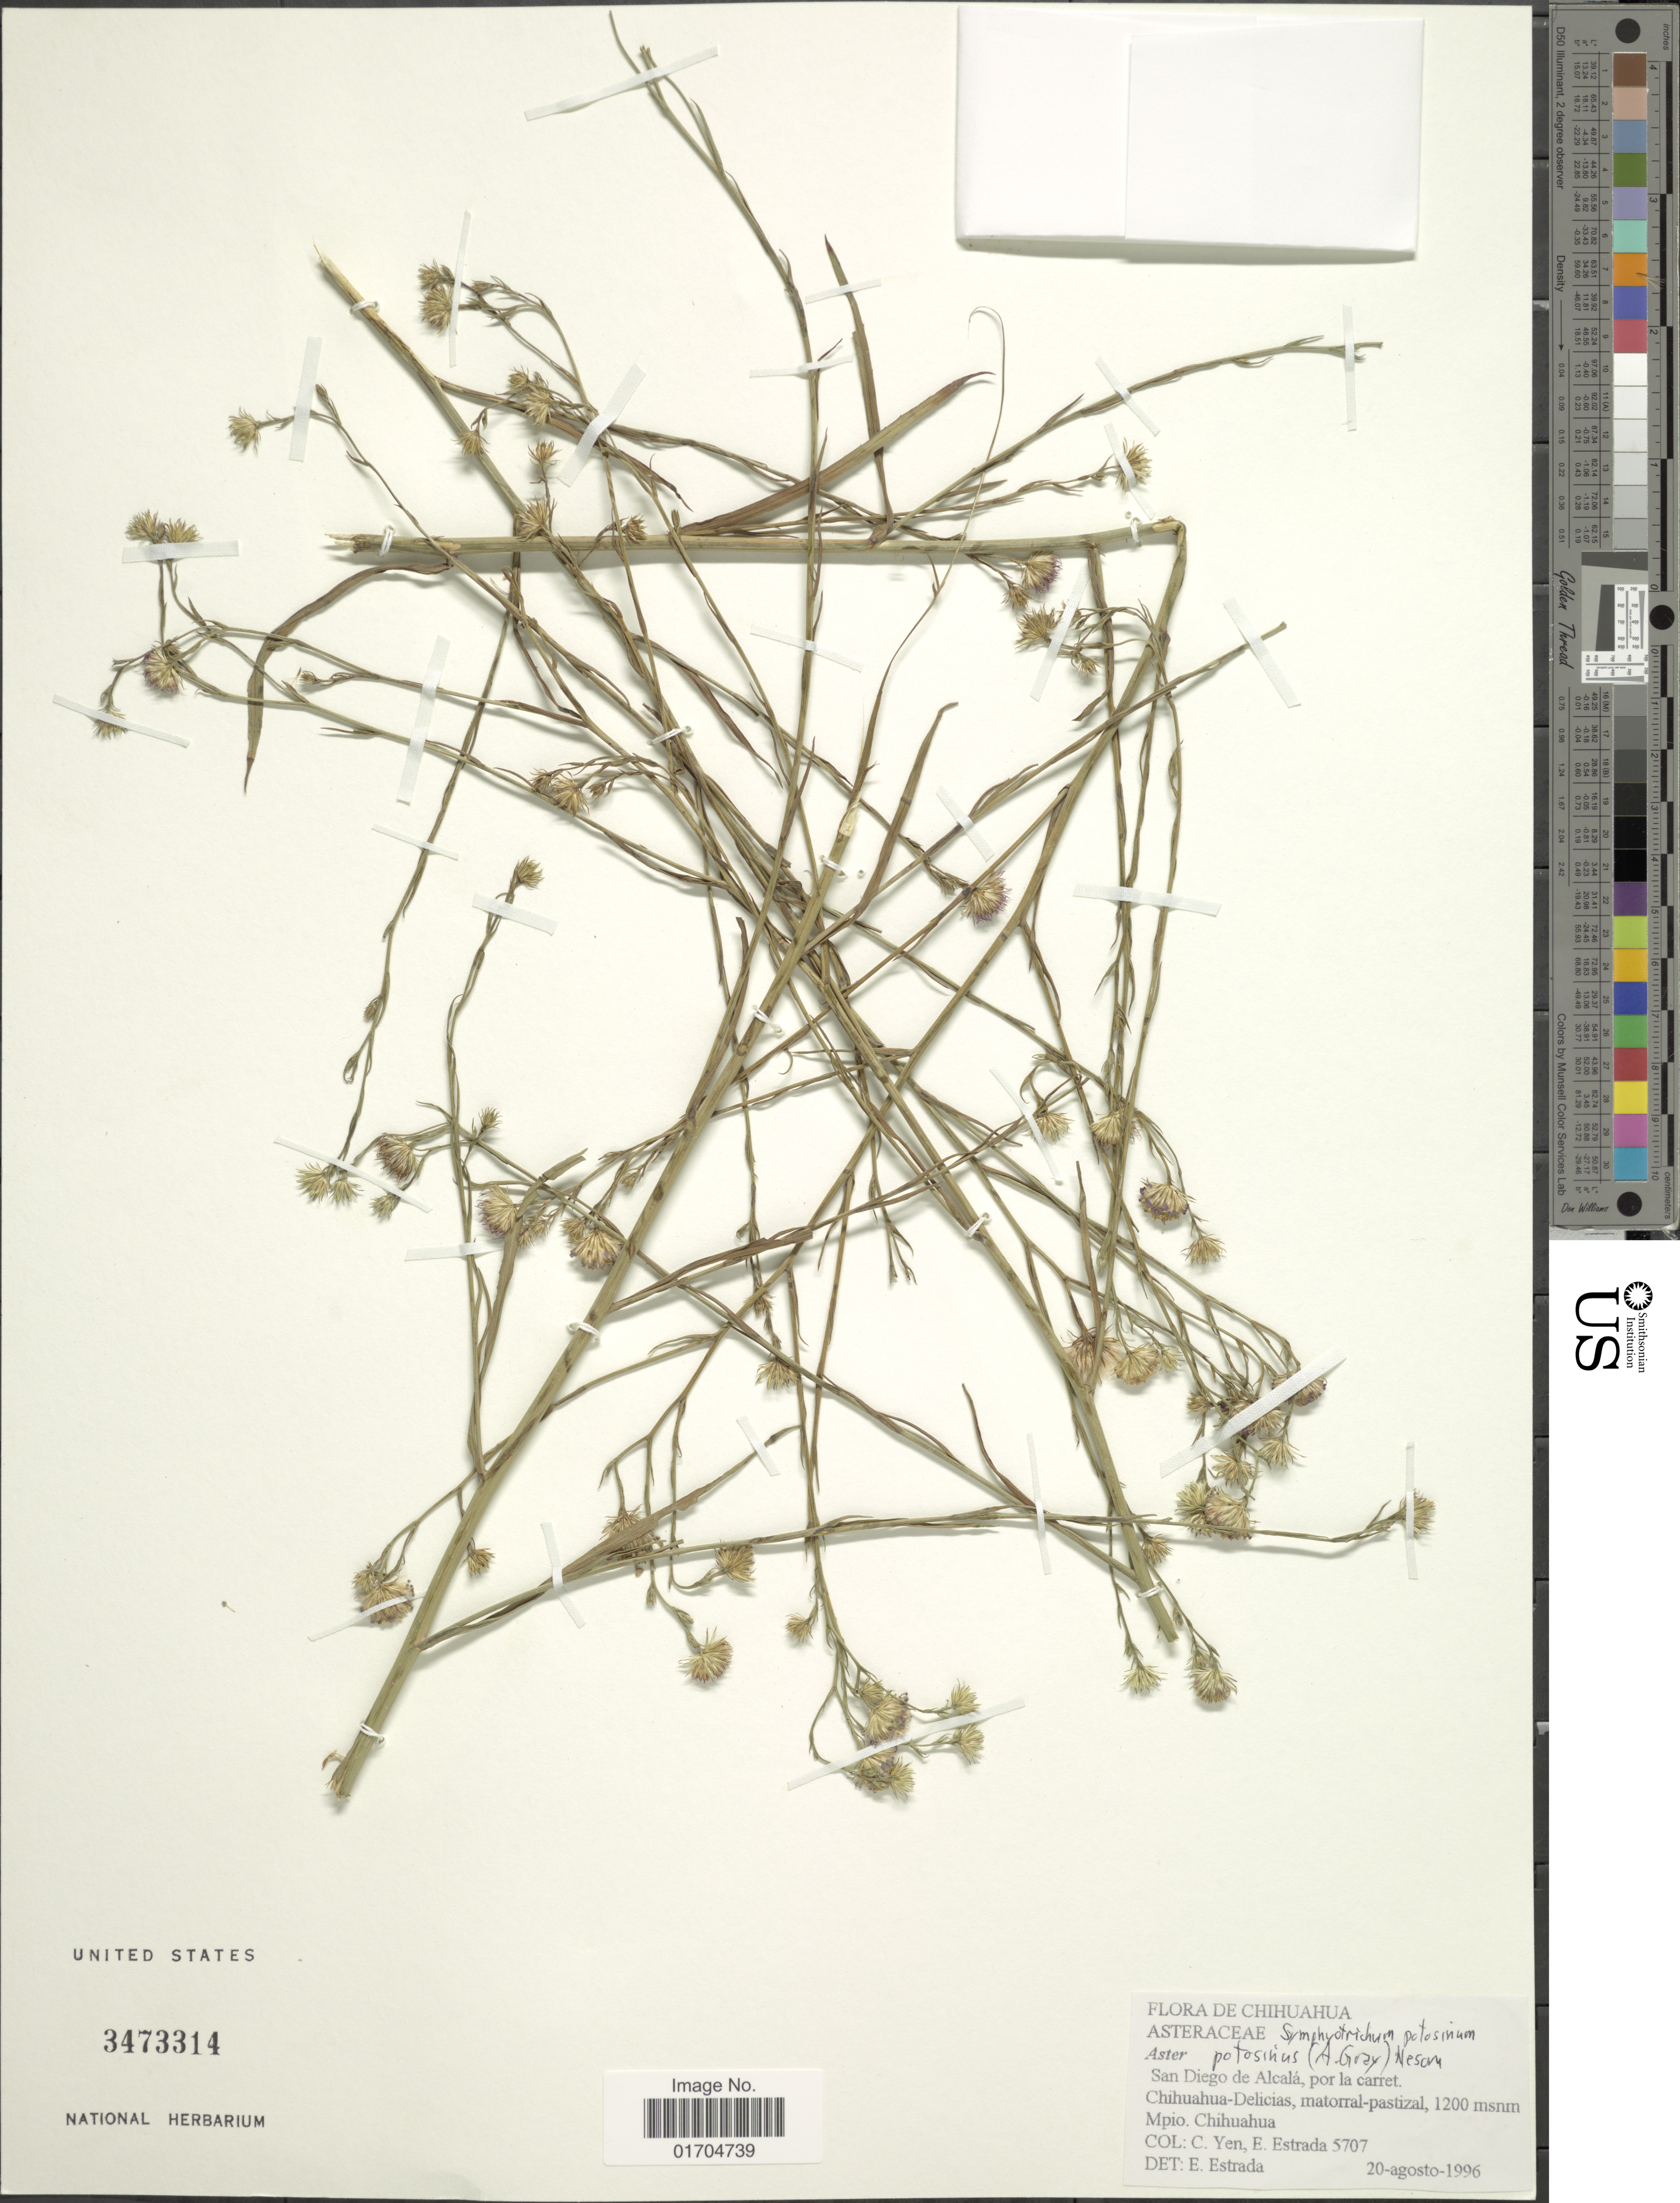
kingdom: Plantae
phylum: Tracheophyta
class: Magnoliopsida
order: Asterales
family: Asteraceae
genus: Symphyotrichum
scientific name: Symphyotrichum potosinum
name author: (A. Gray) G.L. Nesom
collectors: C. Yen & E. Estrada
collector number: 5707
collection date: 1996-08-20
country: Mexico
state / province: Chihuahua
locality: San Diego de Alcala, por la carret. Chihuahua-Delicias, matorral-pastizal. Mpio. Chihuahua.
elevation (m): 1200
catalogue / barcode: US 3473314